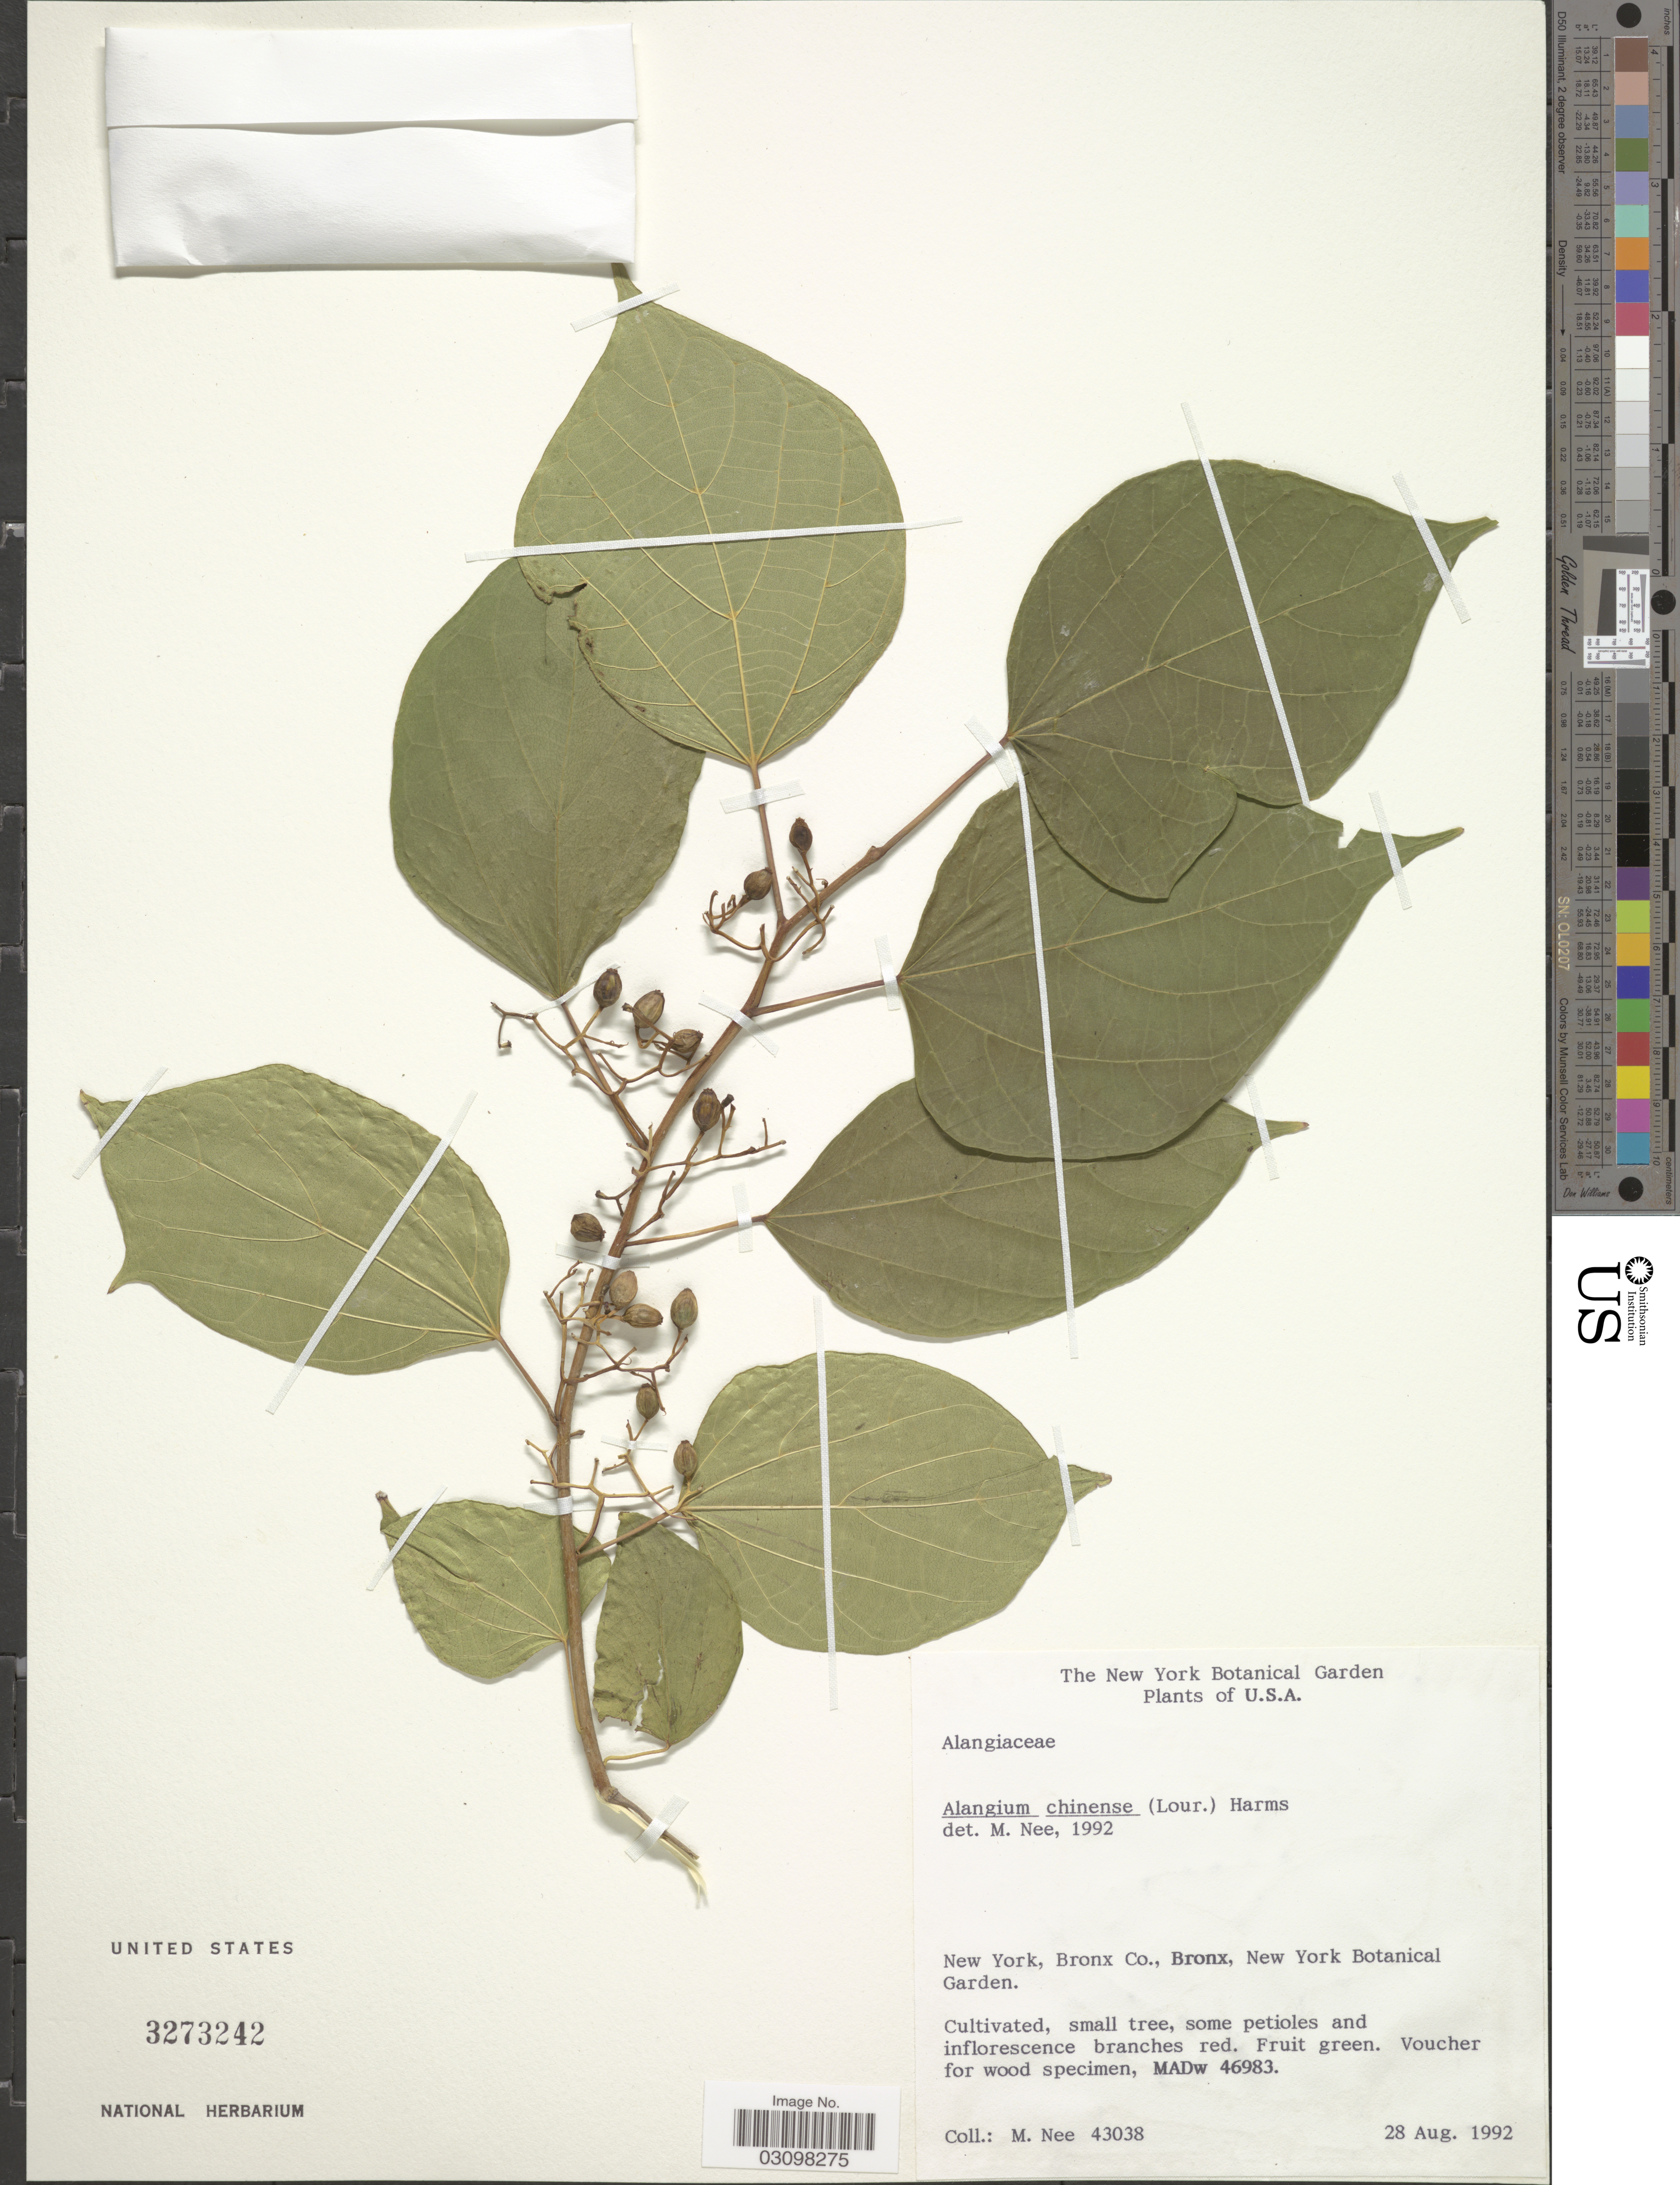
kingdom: Plantae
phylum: Tracheophyta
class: Magnoliopsida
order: Cornales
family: Cornaceae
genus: Alangium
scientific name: Alangium chinense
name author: (Harms) Rehder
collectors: M. Nee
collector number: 43038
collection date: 1992-08-28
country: United States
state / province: New York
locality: Bronx Co., Bronx, New York Botanical Garden.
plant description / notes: Fruit temporarily sampled for micro-CT scanning.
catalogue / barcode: US 3273242